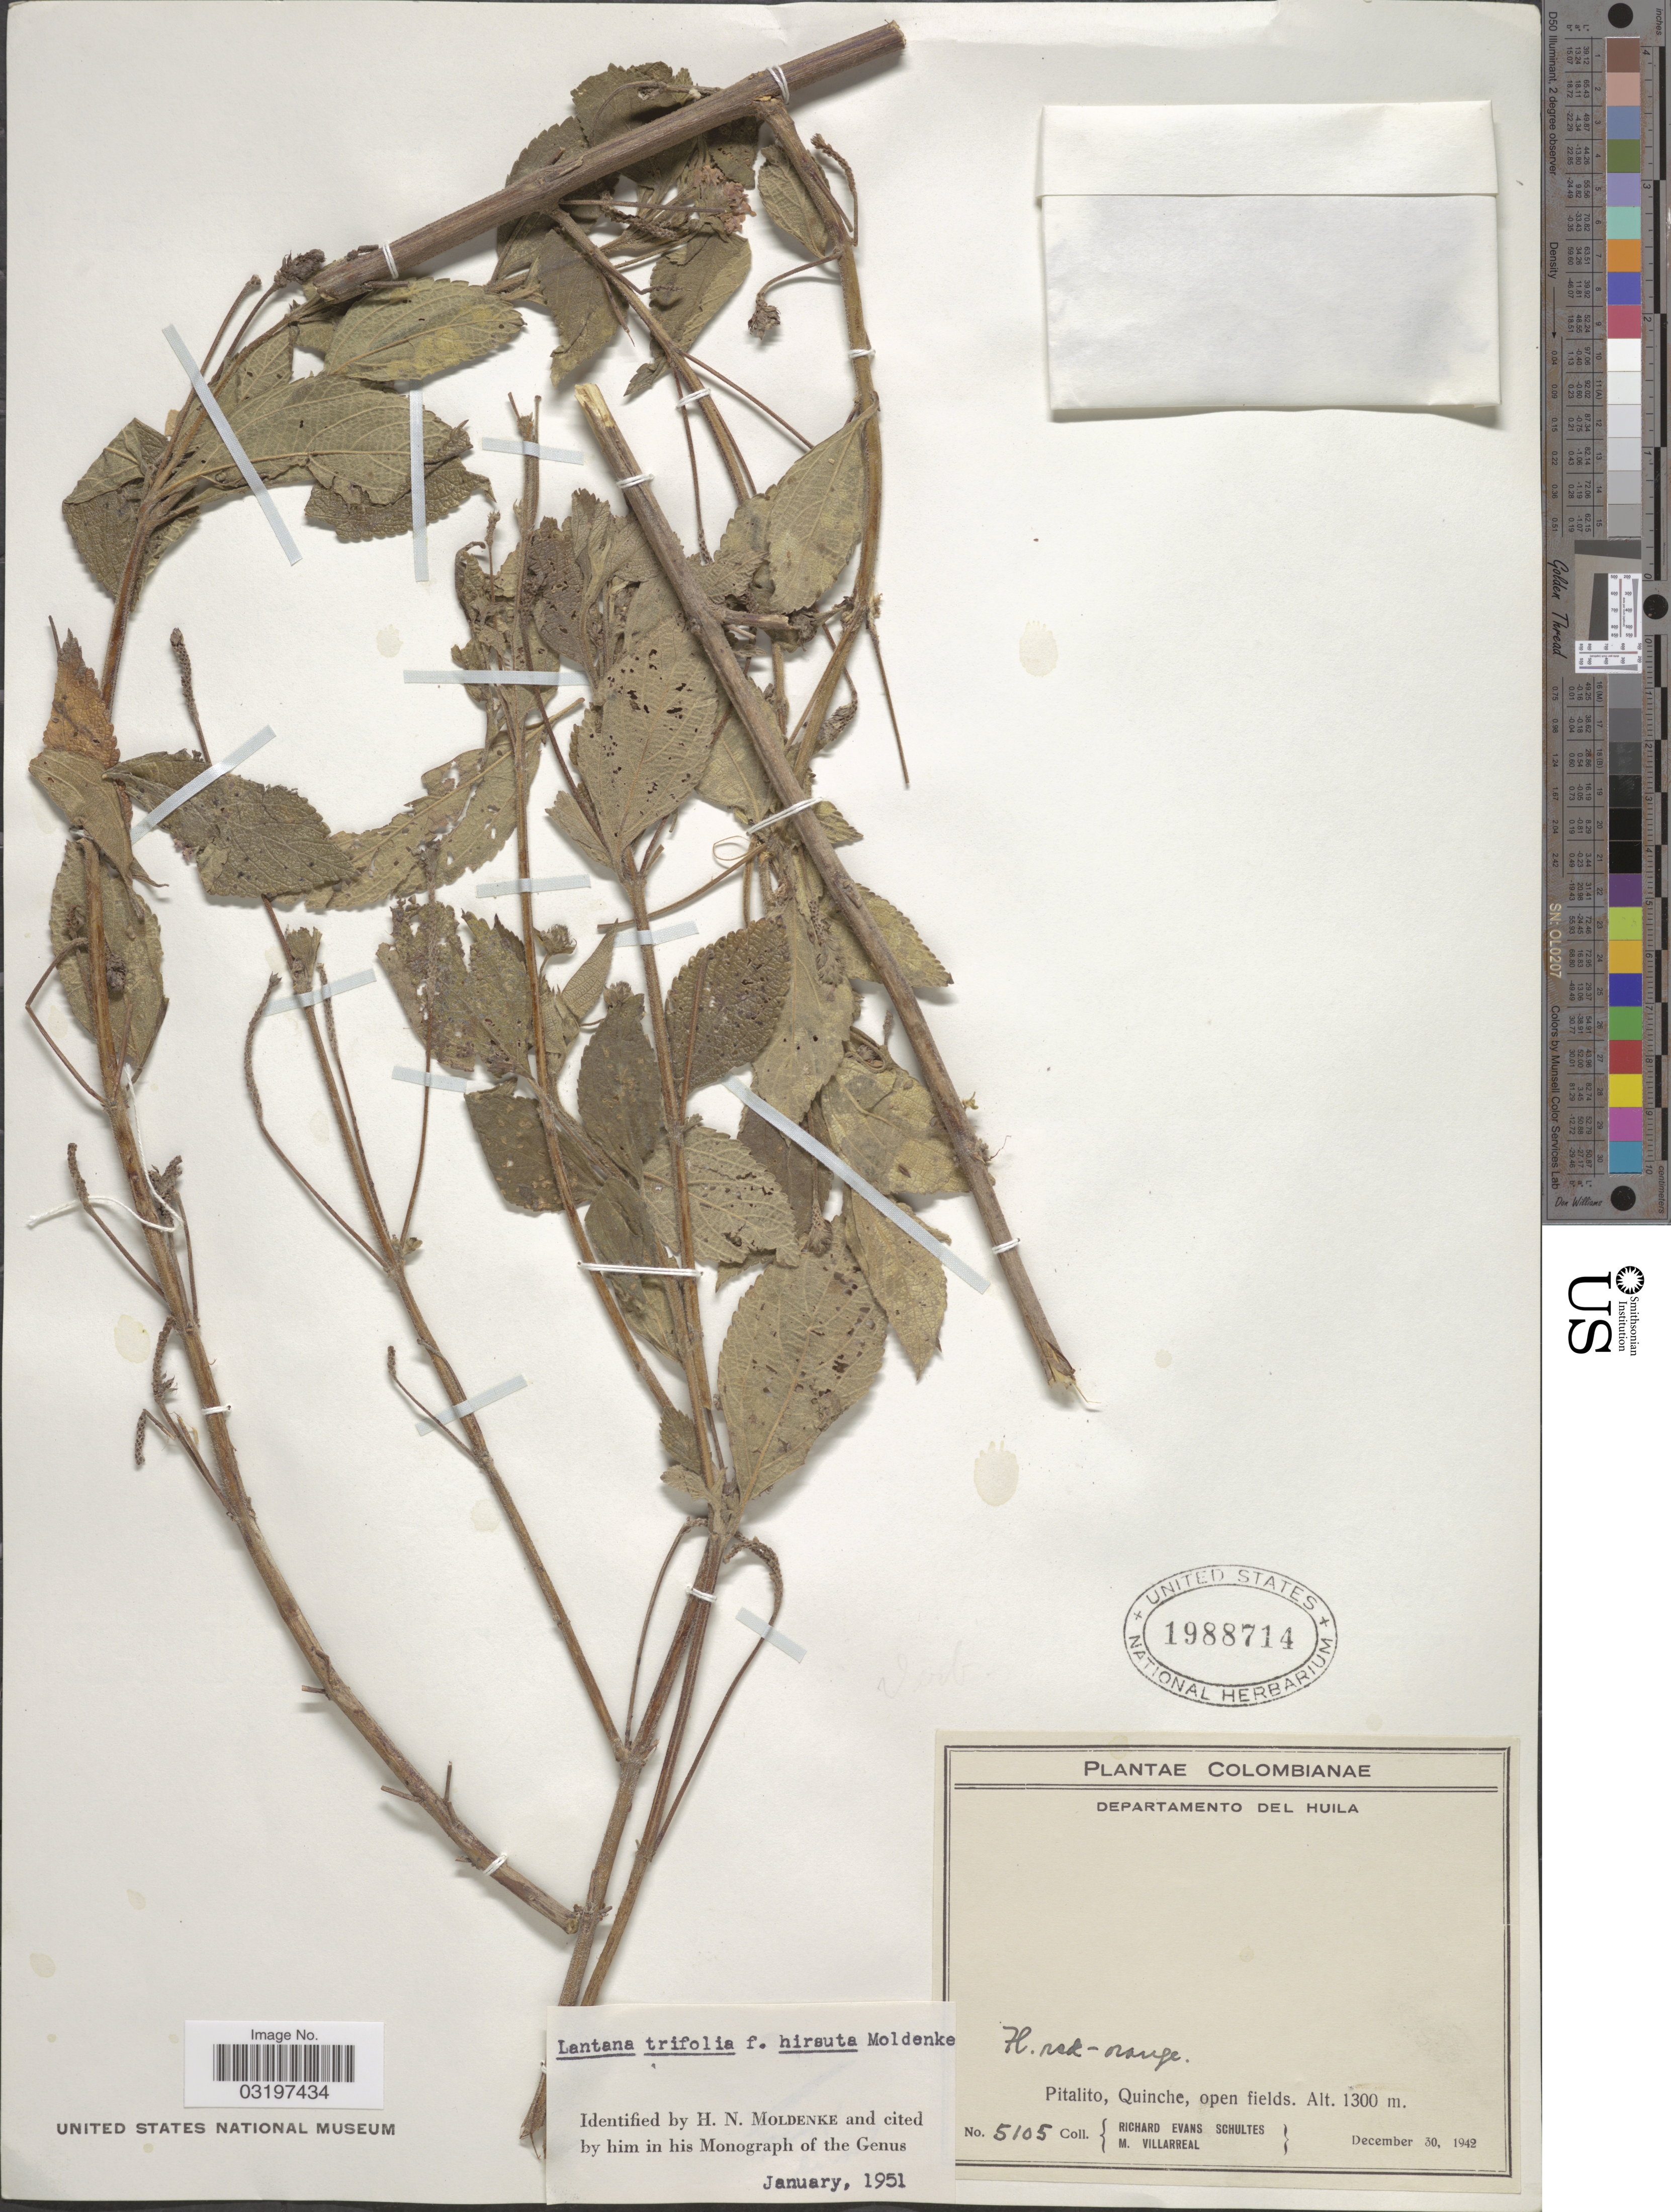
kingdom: Plantae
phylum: Tracheophyta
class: Magnoliopsida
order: Lamiales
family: Verbenaceae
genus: Lantana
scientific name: Lantana trifolia f. hirsuta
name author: Moldenke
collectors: R. E. Schultes & M. Villarreal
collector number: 5105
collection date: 1942-12-30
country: Colombia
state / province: Huila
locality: Departamento del Huila. Pitalito, Quinche, open fields.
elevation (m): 1300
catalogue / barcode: US 1988714